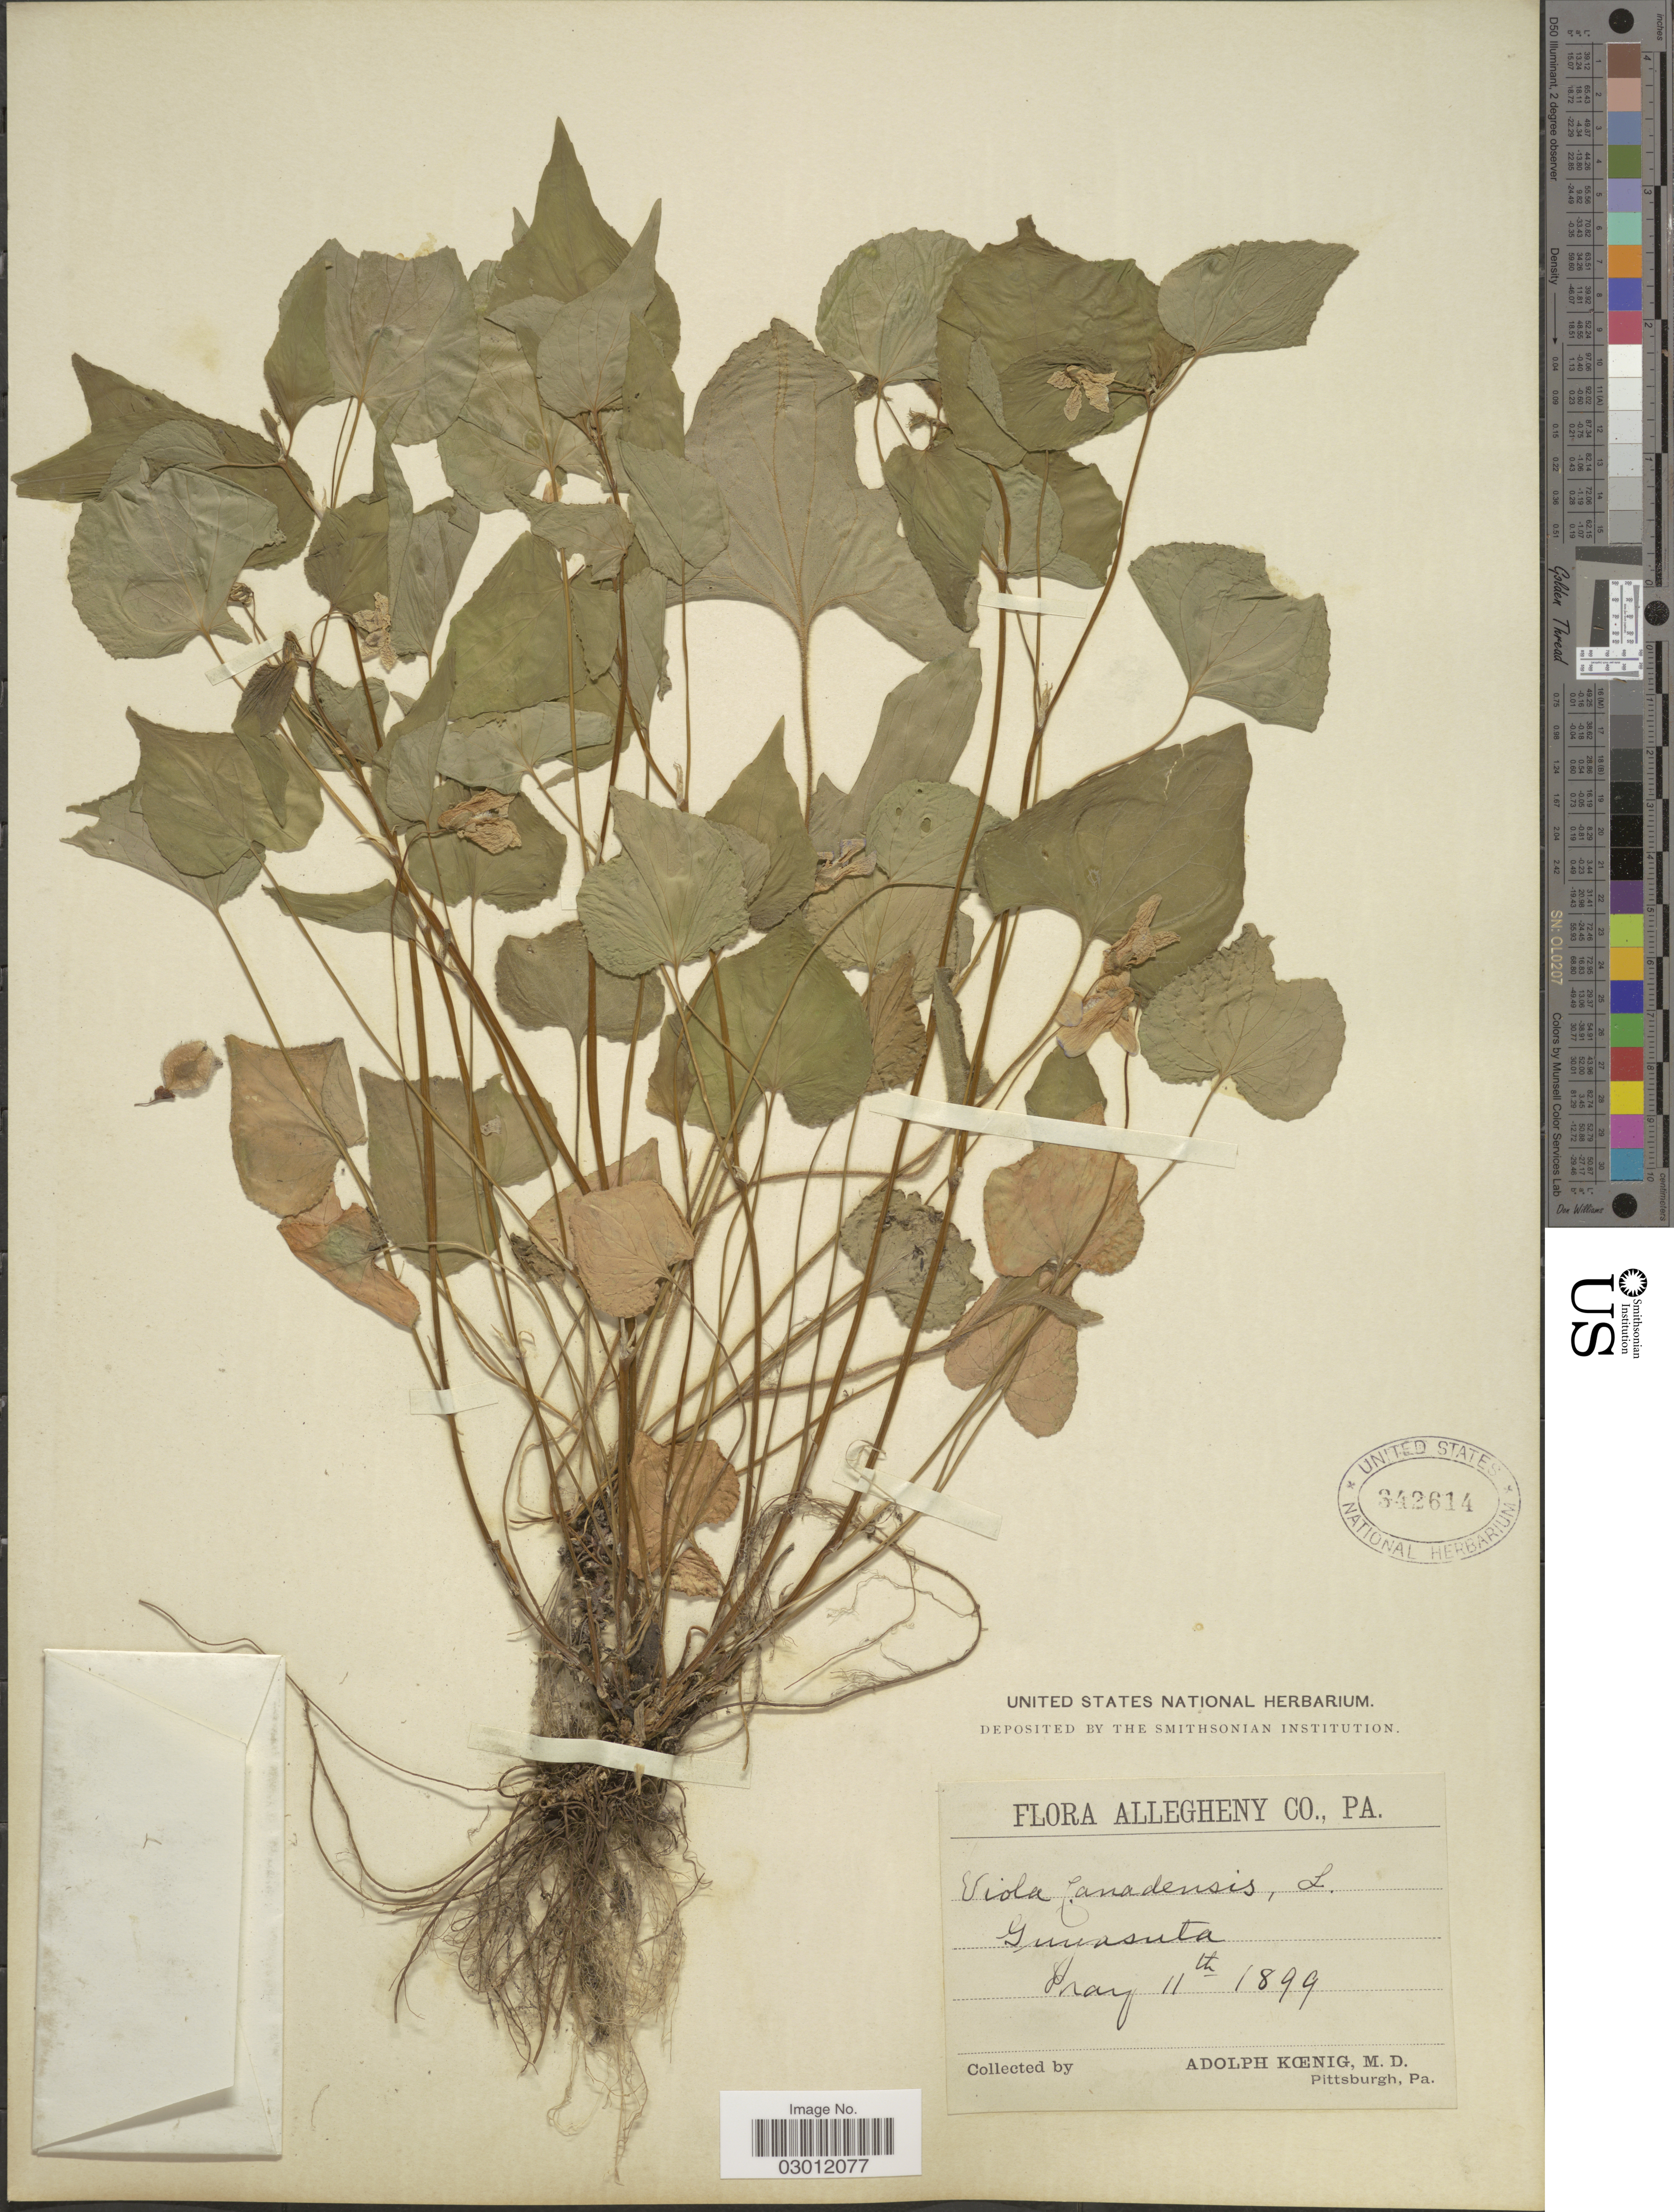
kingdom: Plantae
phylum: Tracheophyta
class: Magnoliopsida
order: Malpighiales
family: Violaceae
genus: Viola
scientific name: Viola canadensis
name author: L.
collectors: A. Koenig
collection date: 1899-05-11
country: United States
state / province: Pennsylvania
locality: Allegheny Co., Pa. Gunasuta.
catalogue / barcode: US 342614